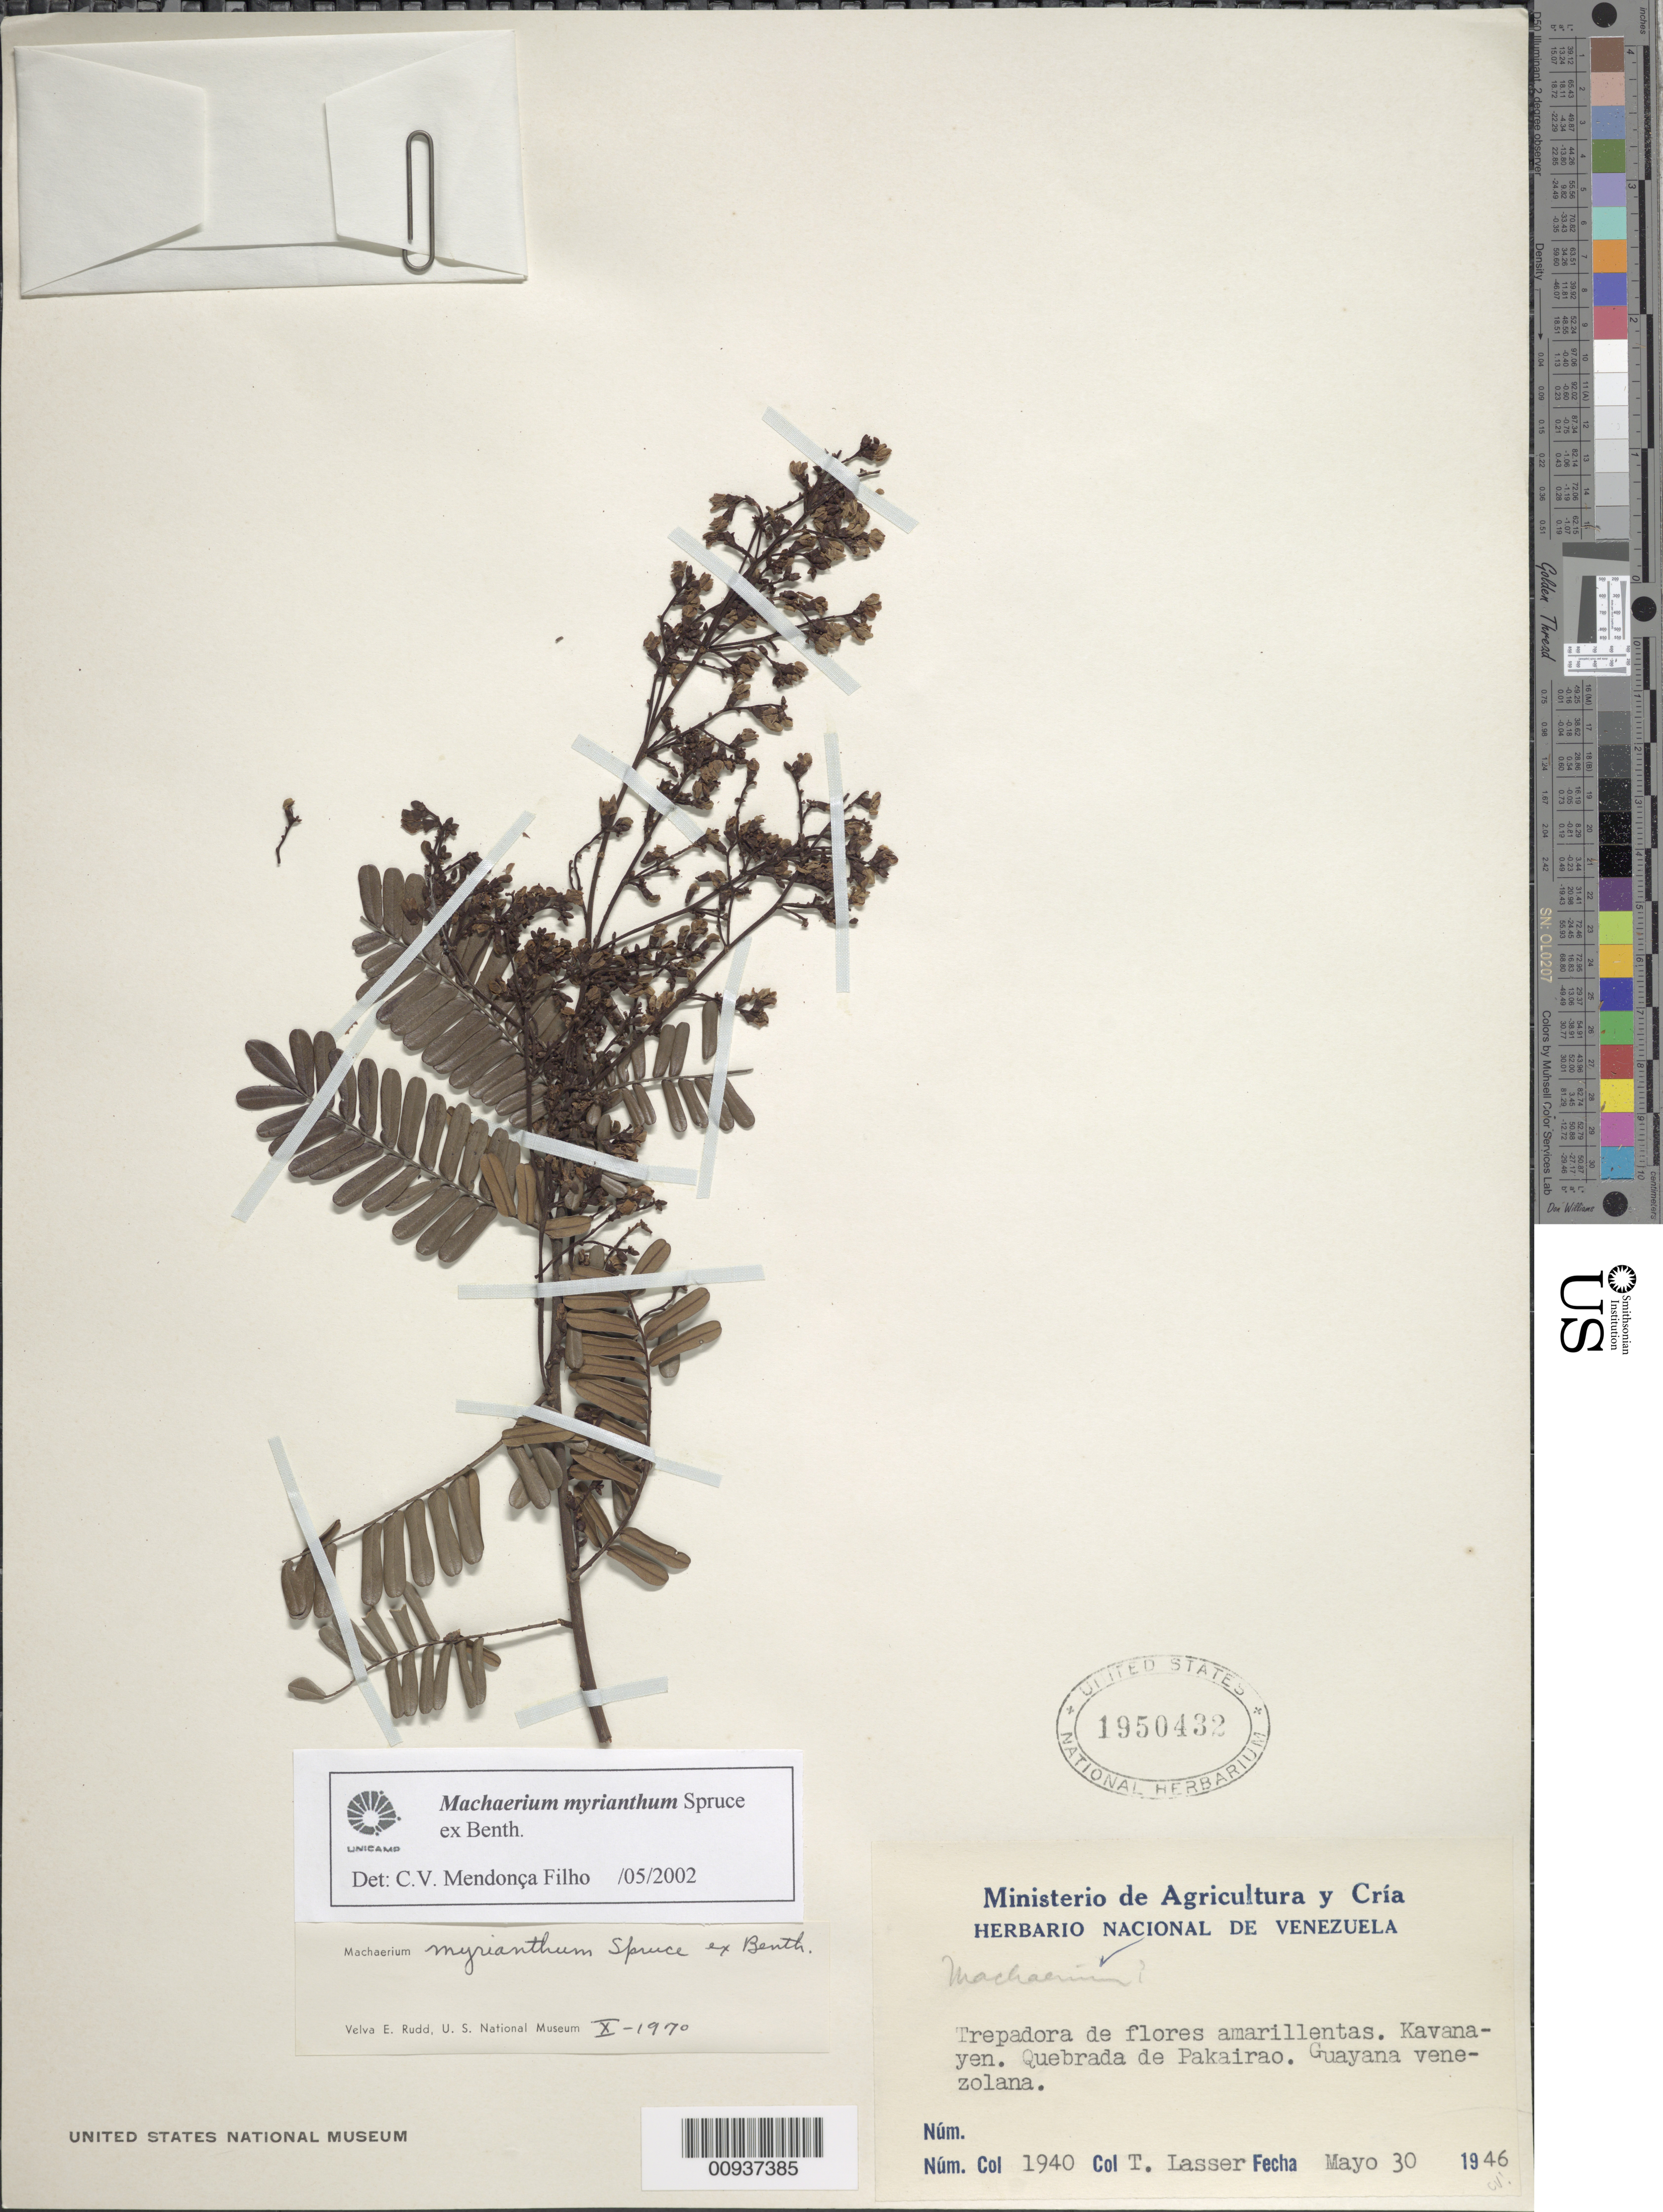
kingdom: Plantae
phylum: Tracheophyta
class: Magnoliopsida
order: Fabales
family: Fabaceae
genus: Machaerium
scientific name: Machaerium myrianthum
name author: Spruce ex Benth.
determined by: Mendonça Filho, C. V.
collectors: T. Lasser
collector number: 1940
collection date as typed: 30-May-46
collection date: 1946-05-30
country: Venezuela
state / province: Bolívar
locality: Kavanayén, Quebrada de Pakariao, Guayana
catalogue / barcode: US 1950432